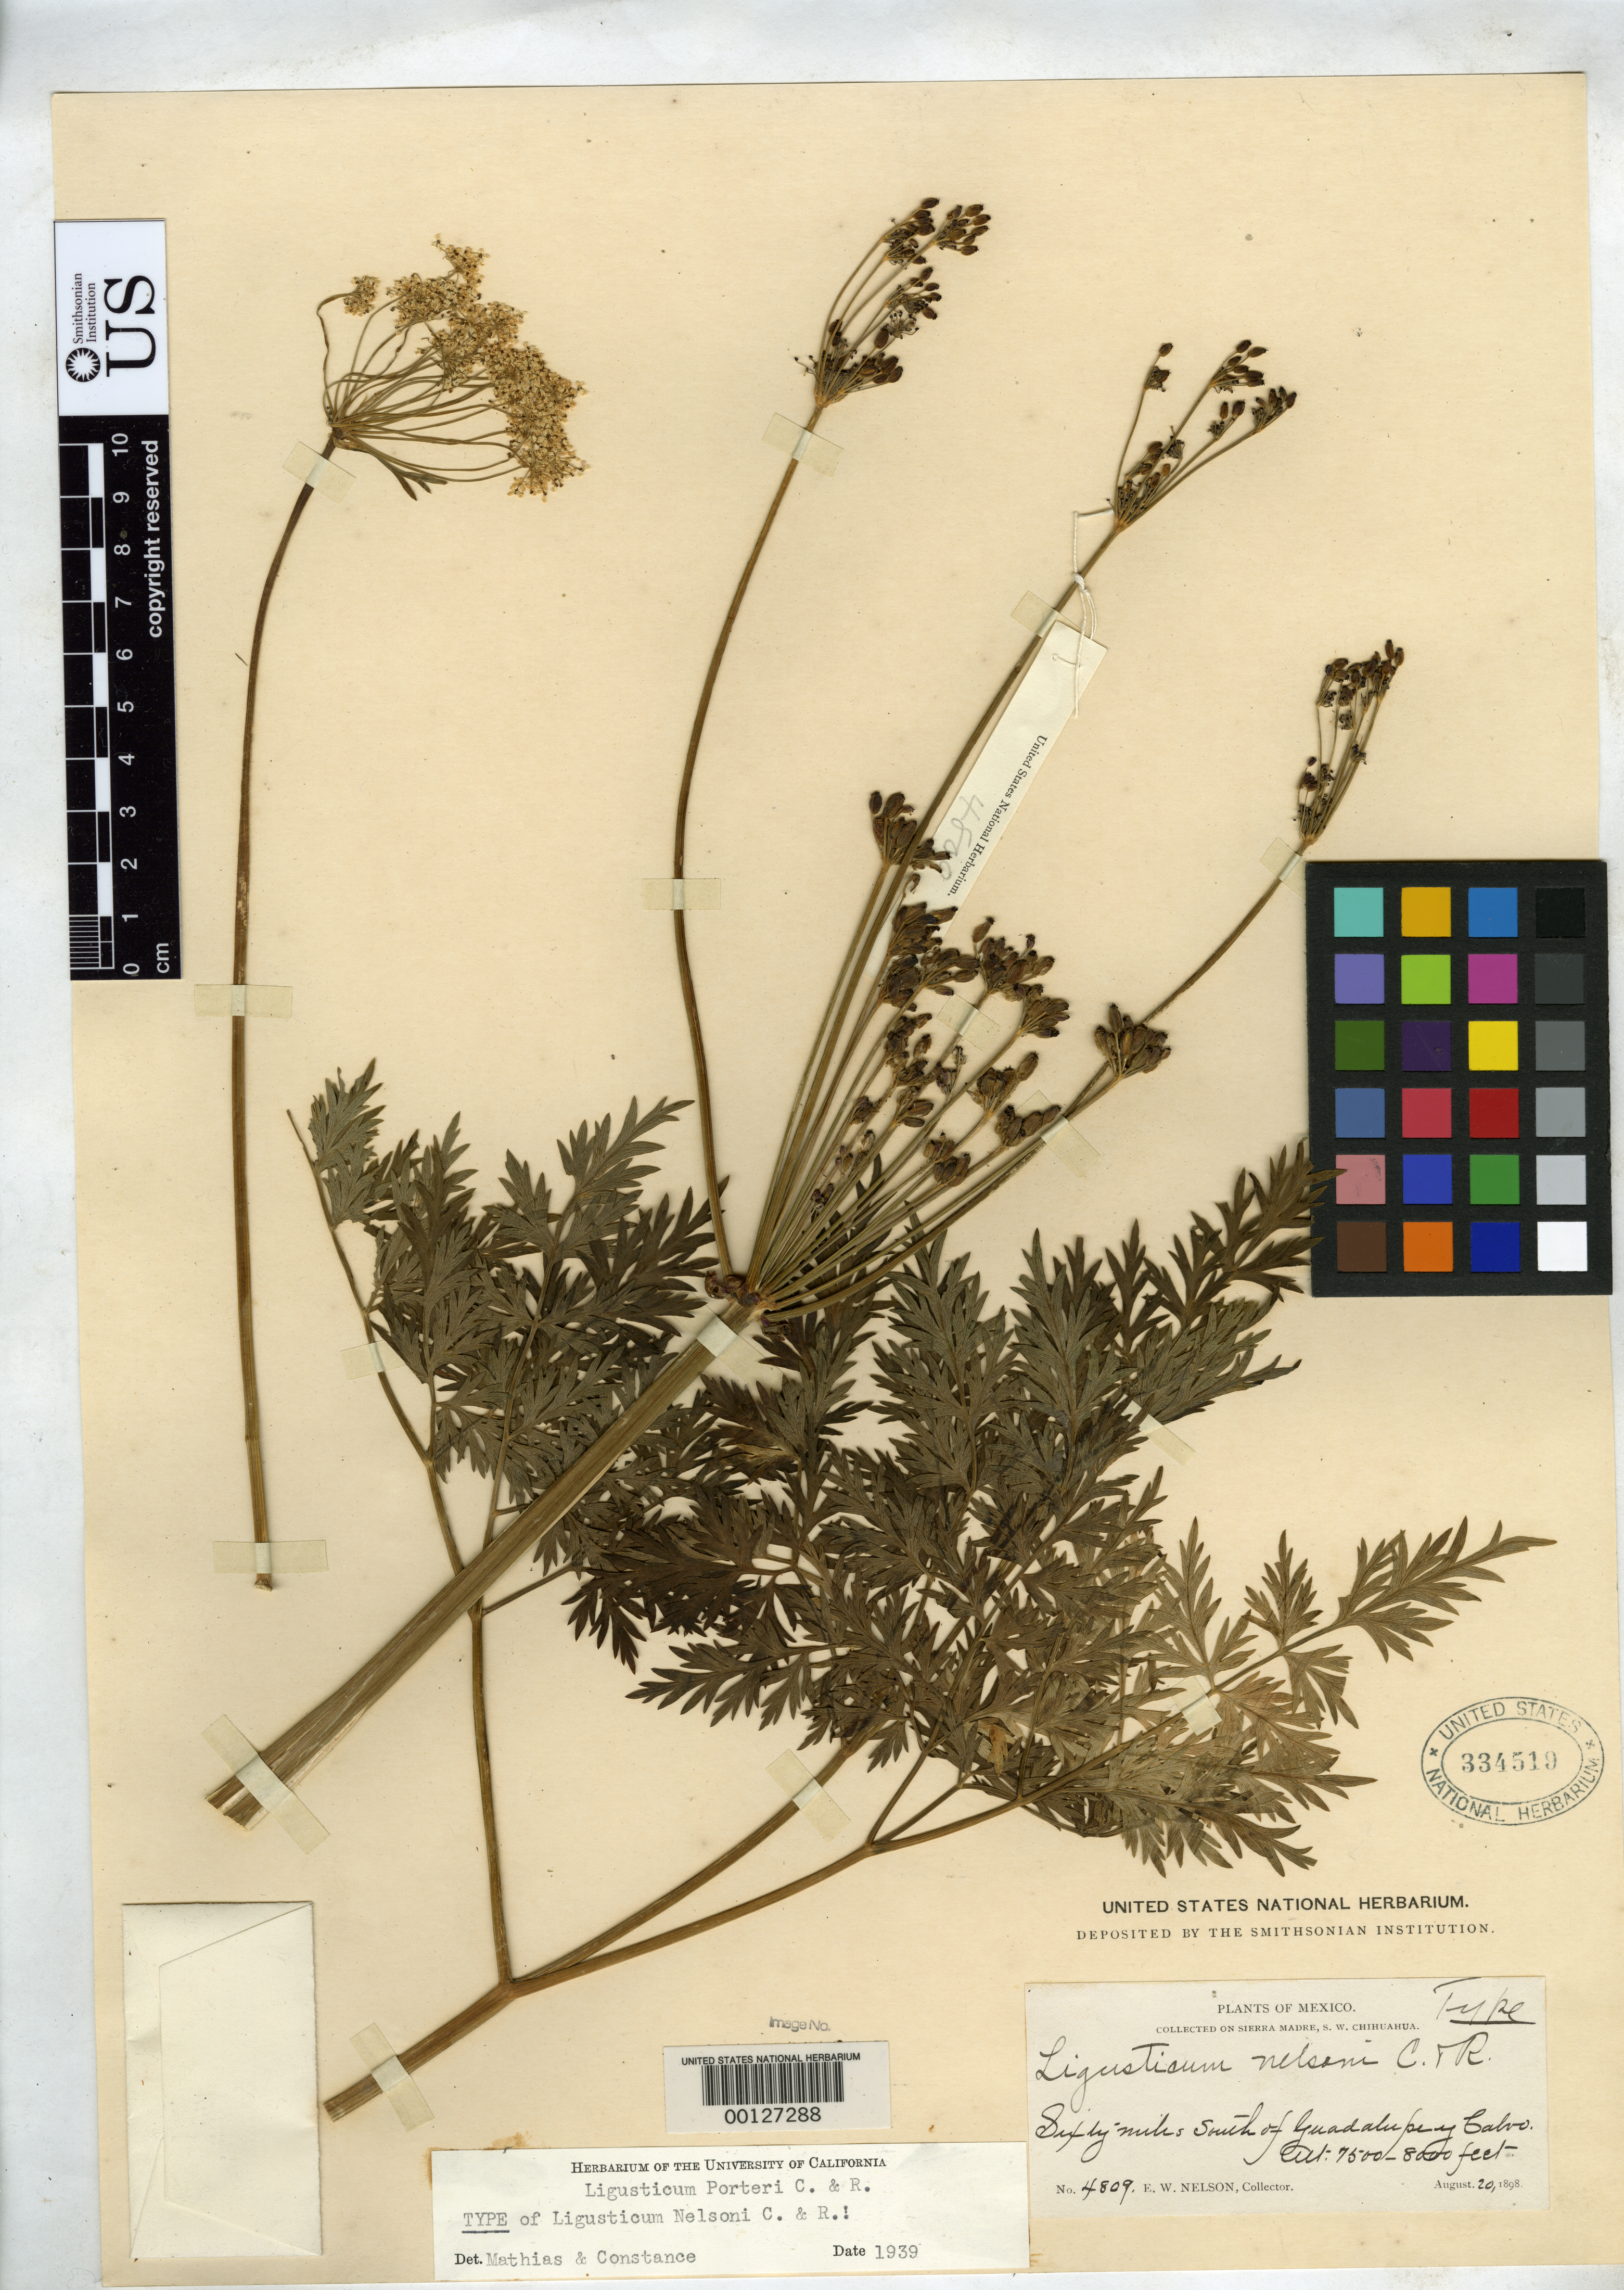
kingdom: Plantae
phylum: Tracheophyta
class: Magnoliopsida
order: Apiales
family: Apiaceae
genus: Ligusticum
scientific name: Ligusticum nelsonii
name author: J.M. Coult. & Rose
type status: Syntype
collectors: E. W. Nelson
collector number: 4809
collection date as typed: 20 Aug 1898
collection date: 1898-08-20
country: Mexico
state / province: Chihuahua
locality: Sierra Madre.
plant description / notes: This sheet (USNH 334519) annotated as "Type" by Rose (?) and Mathias & Constance (1939) but is one of two collections cited in the protologue (Nelson 4809 & 4873).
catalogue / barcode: US 334519